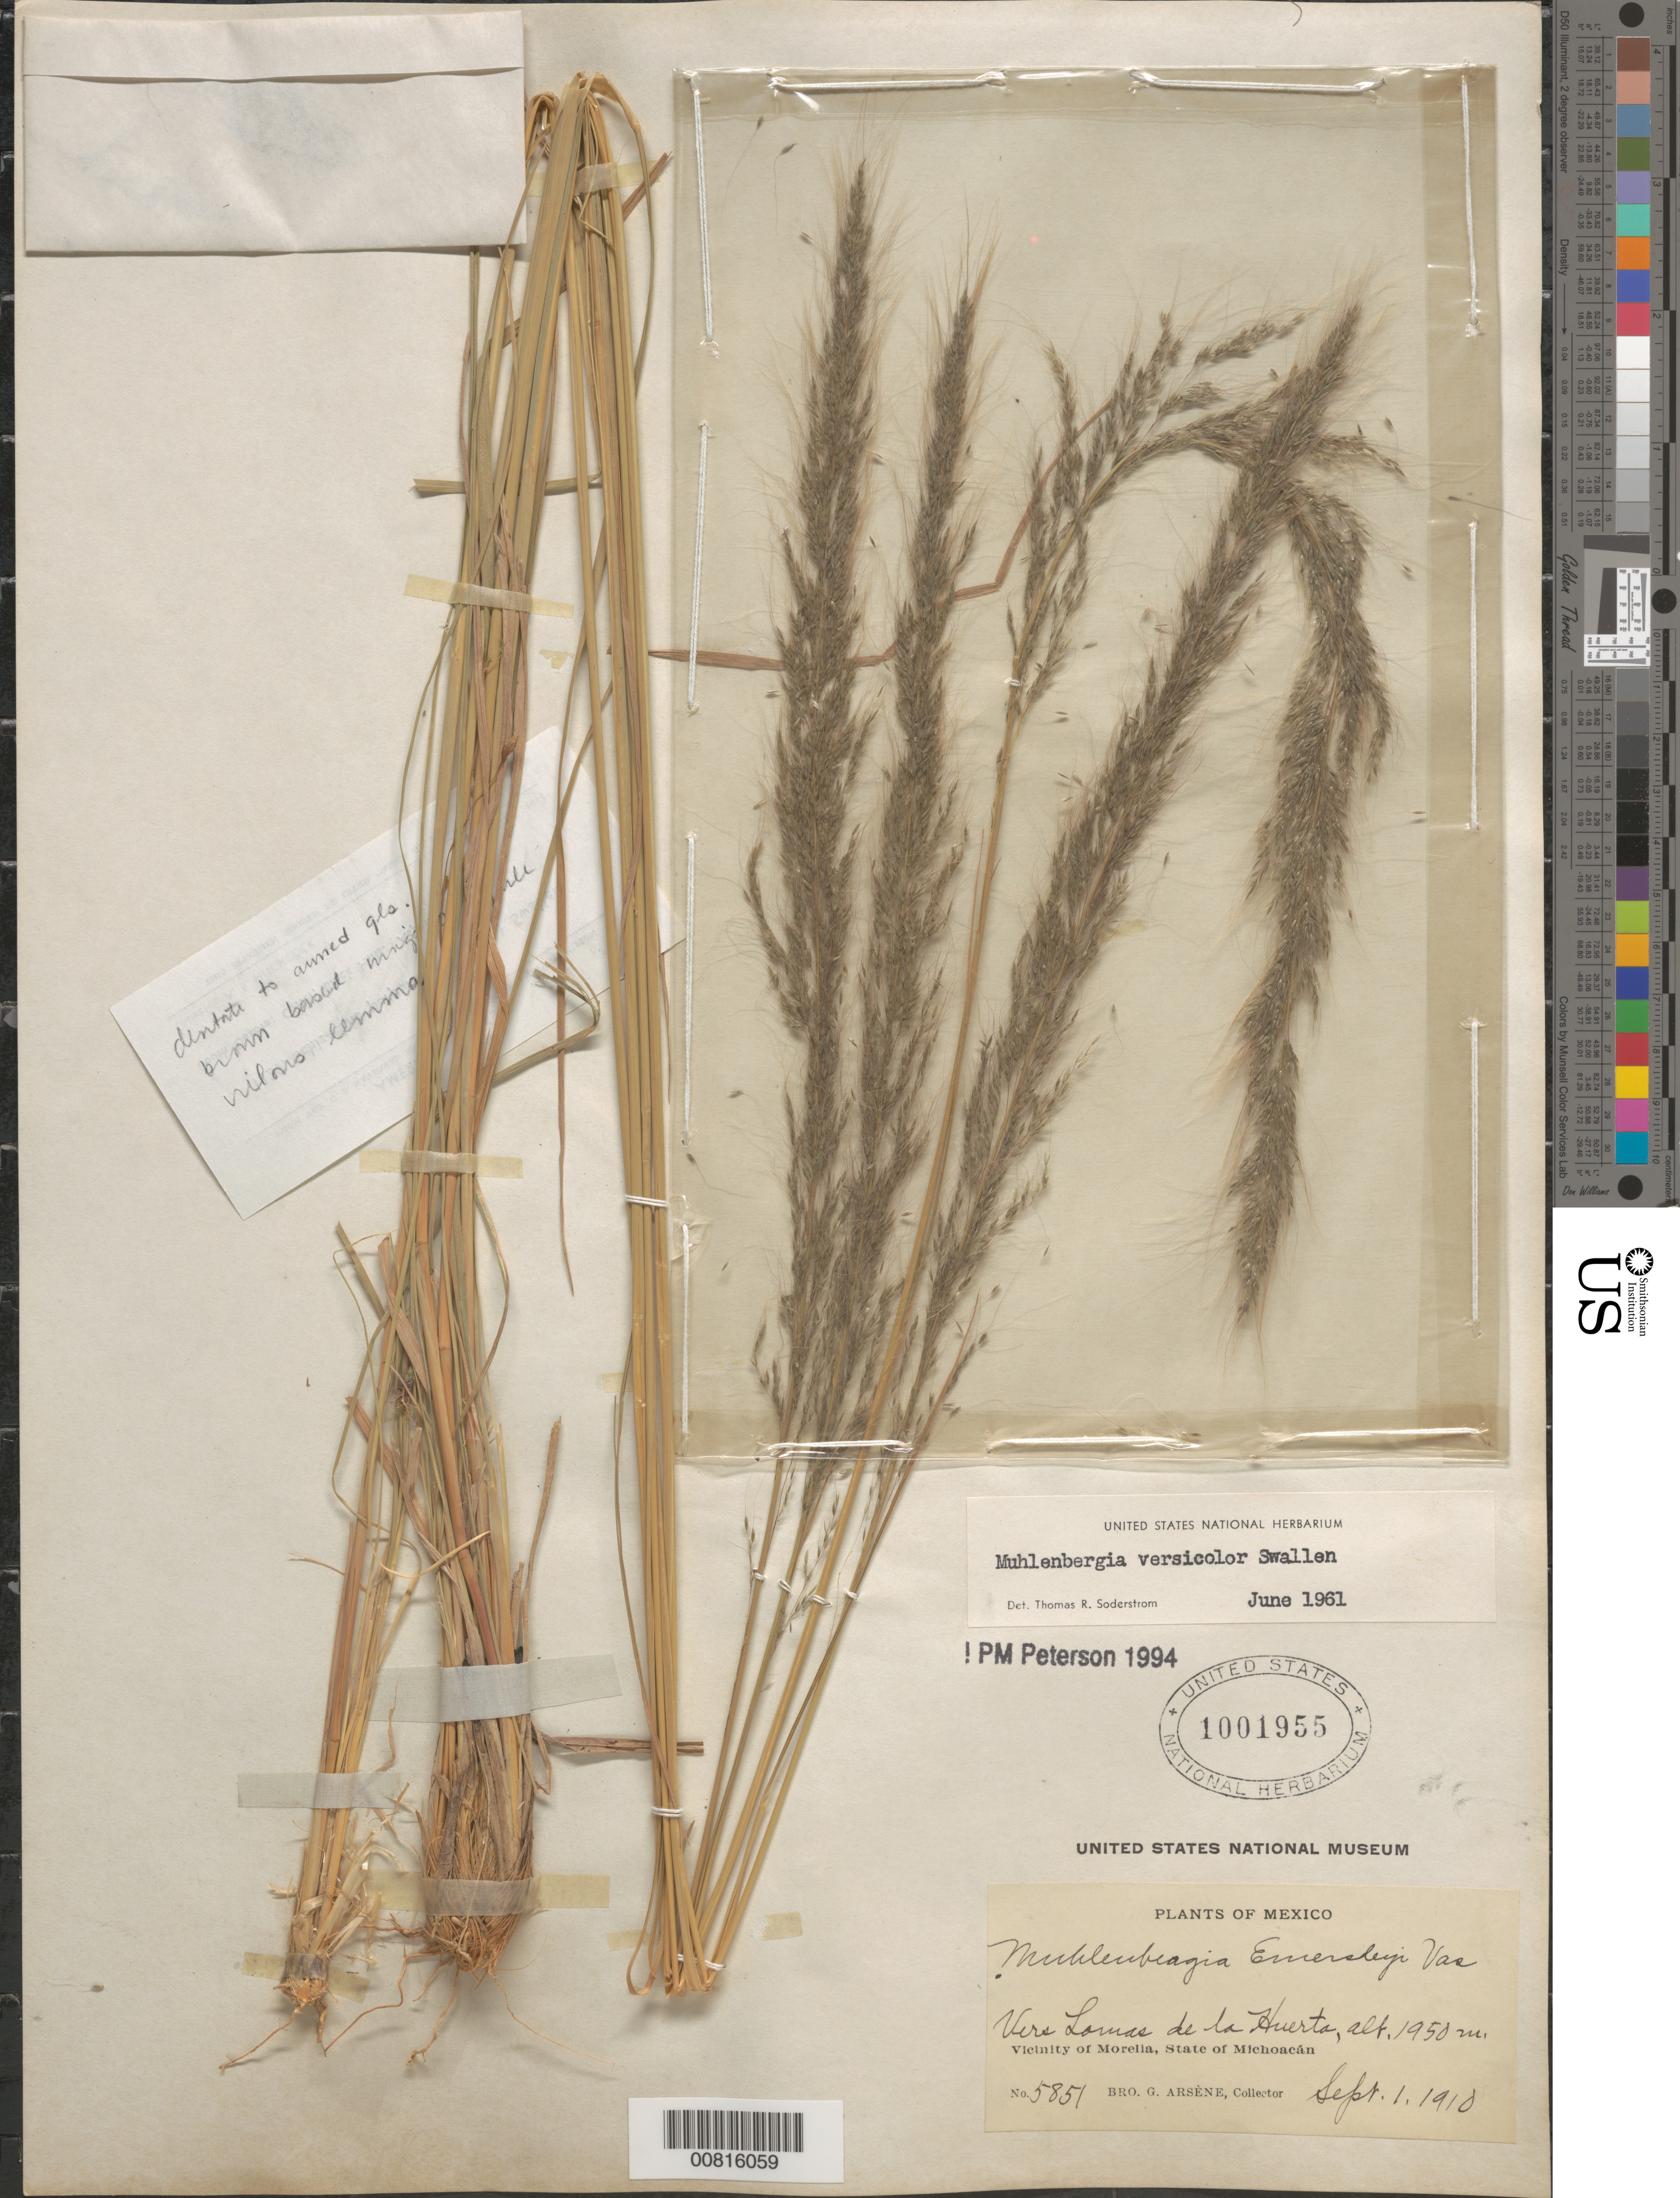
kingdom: Plantae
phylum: Tracheophyta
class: Liliopsida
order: Poales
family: Poaceae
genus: Muhlenbergia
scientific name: Muhlenbergia versicolor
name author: Swallen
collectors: Bro. G. Arsène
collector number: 5851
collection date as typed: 01 Sep 1910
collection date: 1910-09-01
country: Mexico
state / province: Michoacán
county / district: Morelia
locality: Lomas de la Huerta, Vicinity of Morelia, mpio. Morelia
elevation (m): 3048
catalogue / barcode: US 1001955